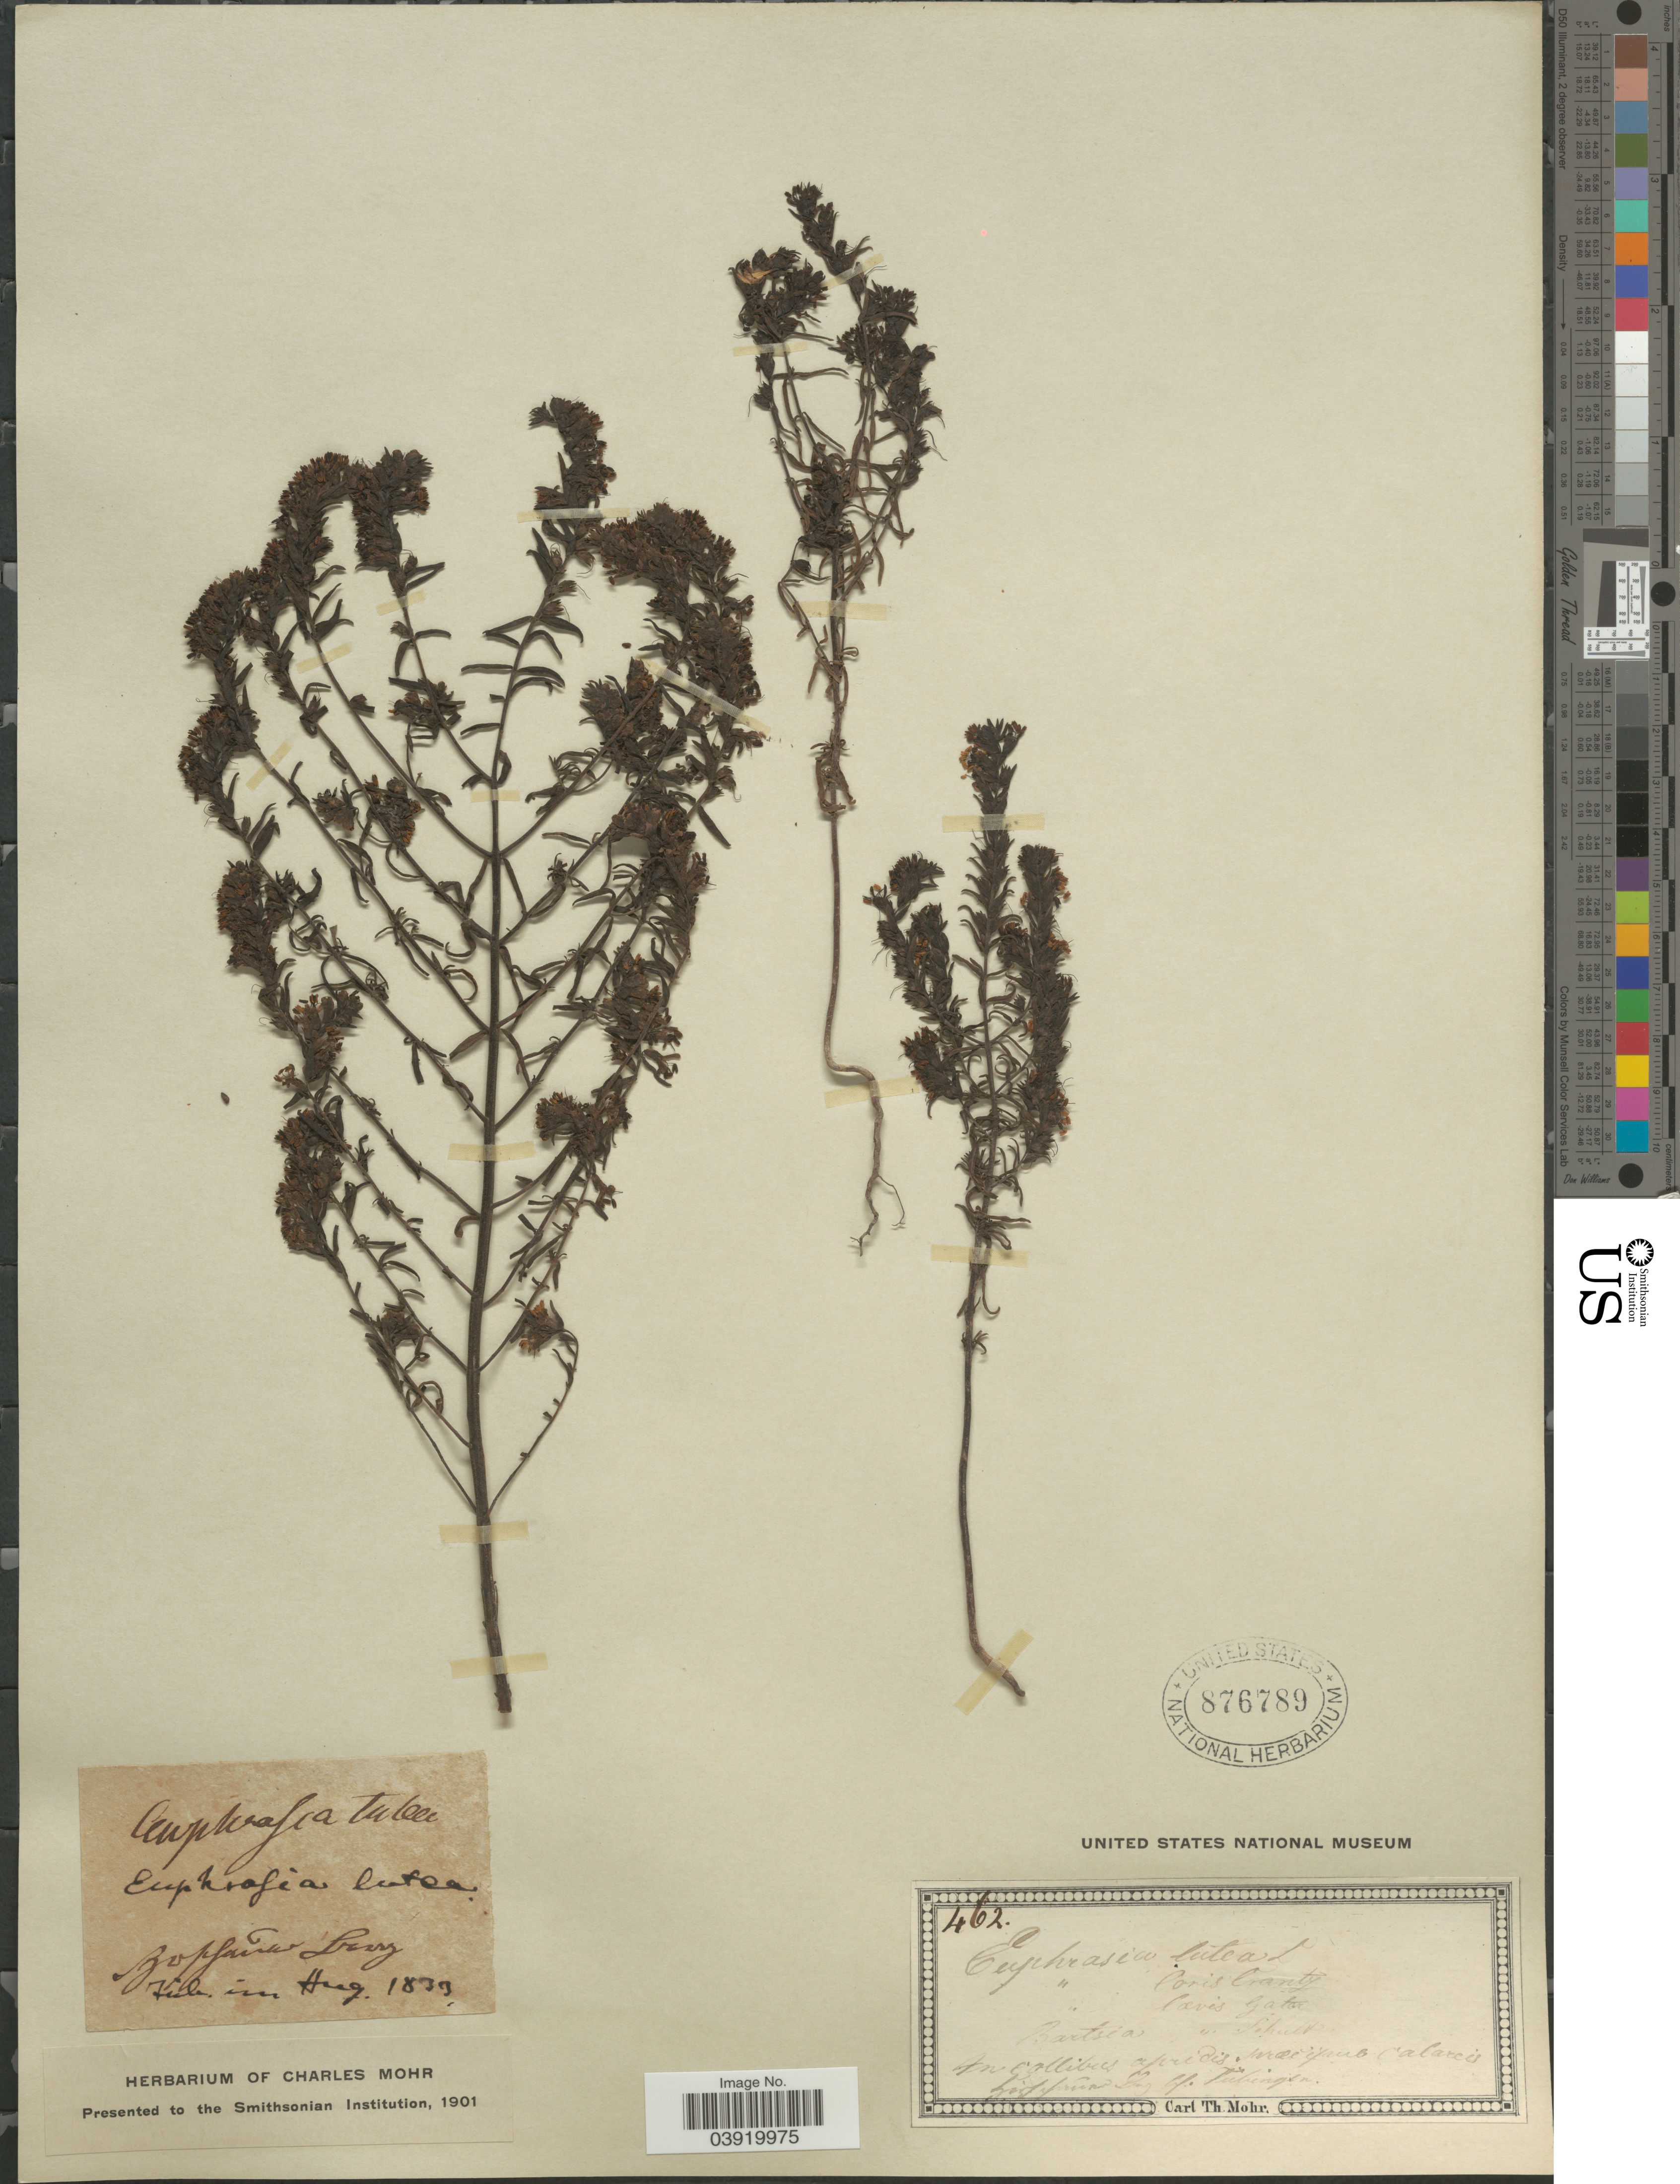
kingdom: Plantae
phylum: Tracheophyta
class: Magnoliopsida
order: Lamiales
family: Orobanchaceae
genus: Odontites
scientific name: Odontites luteus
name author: (L.) Clairv.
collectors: ex herb. C.T. Mohr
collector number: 462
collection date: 1833-08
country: Germany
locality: An collibus apridis [illegible text] calareis [illegible text]. Tubingen.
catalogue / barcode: US 876789